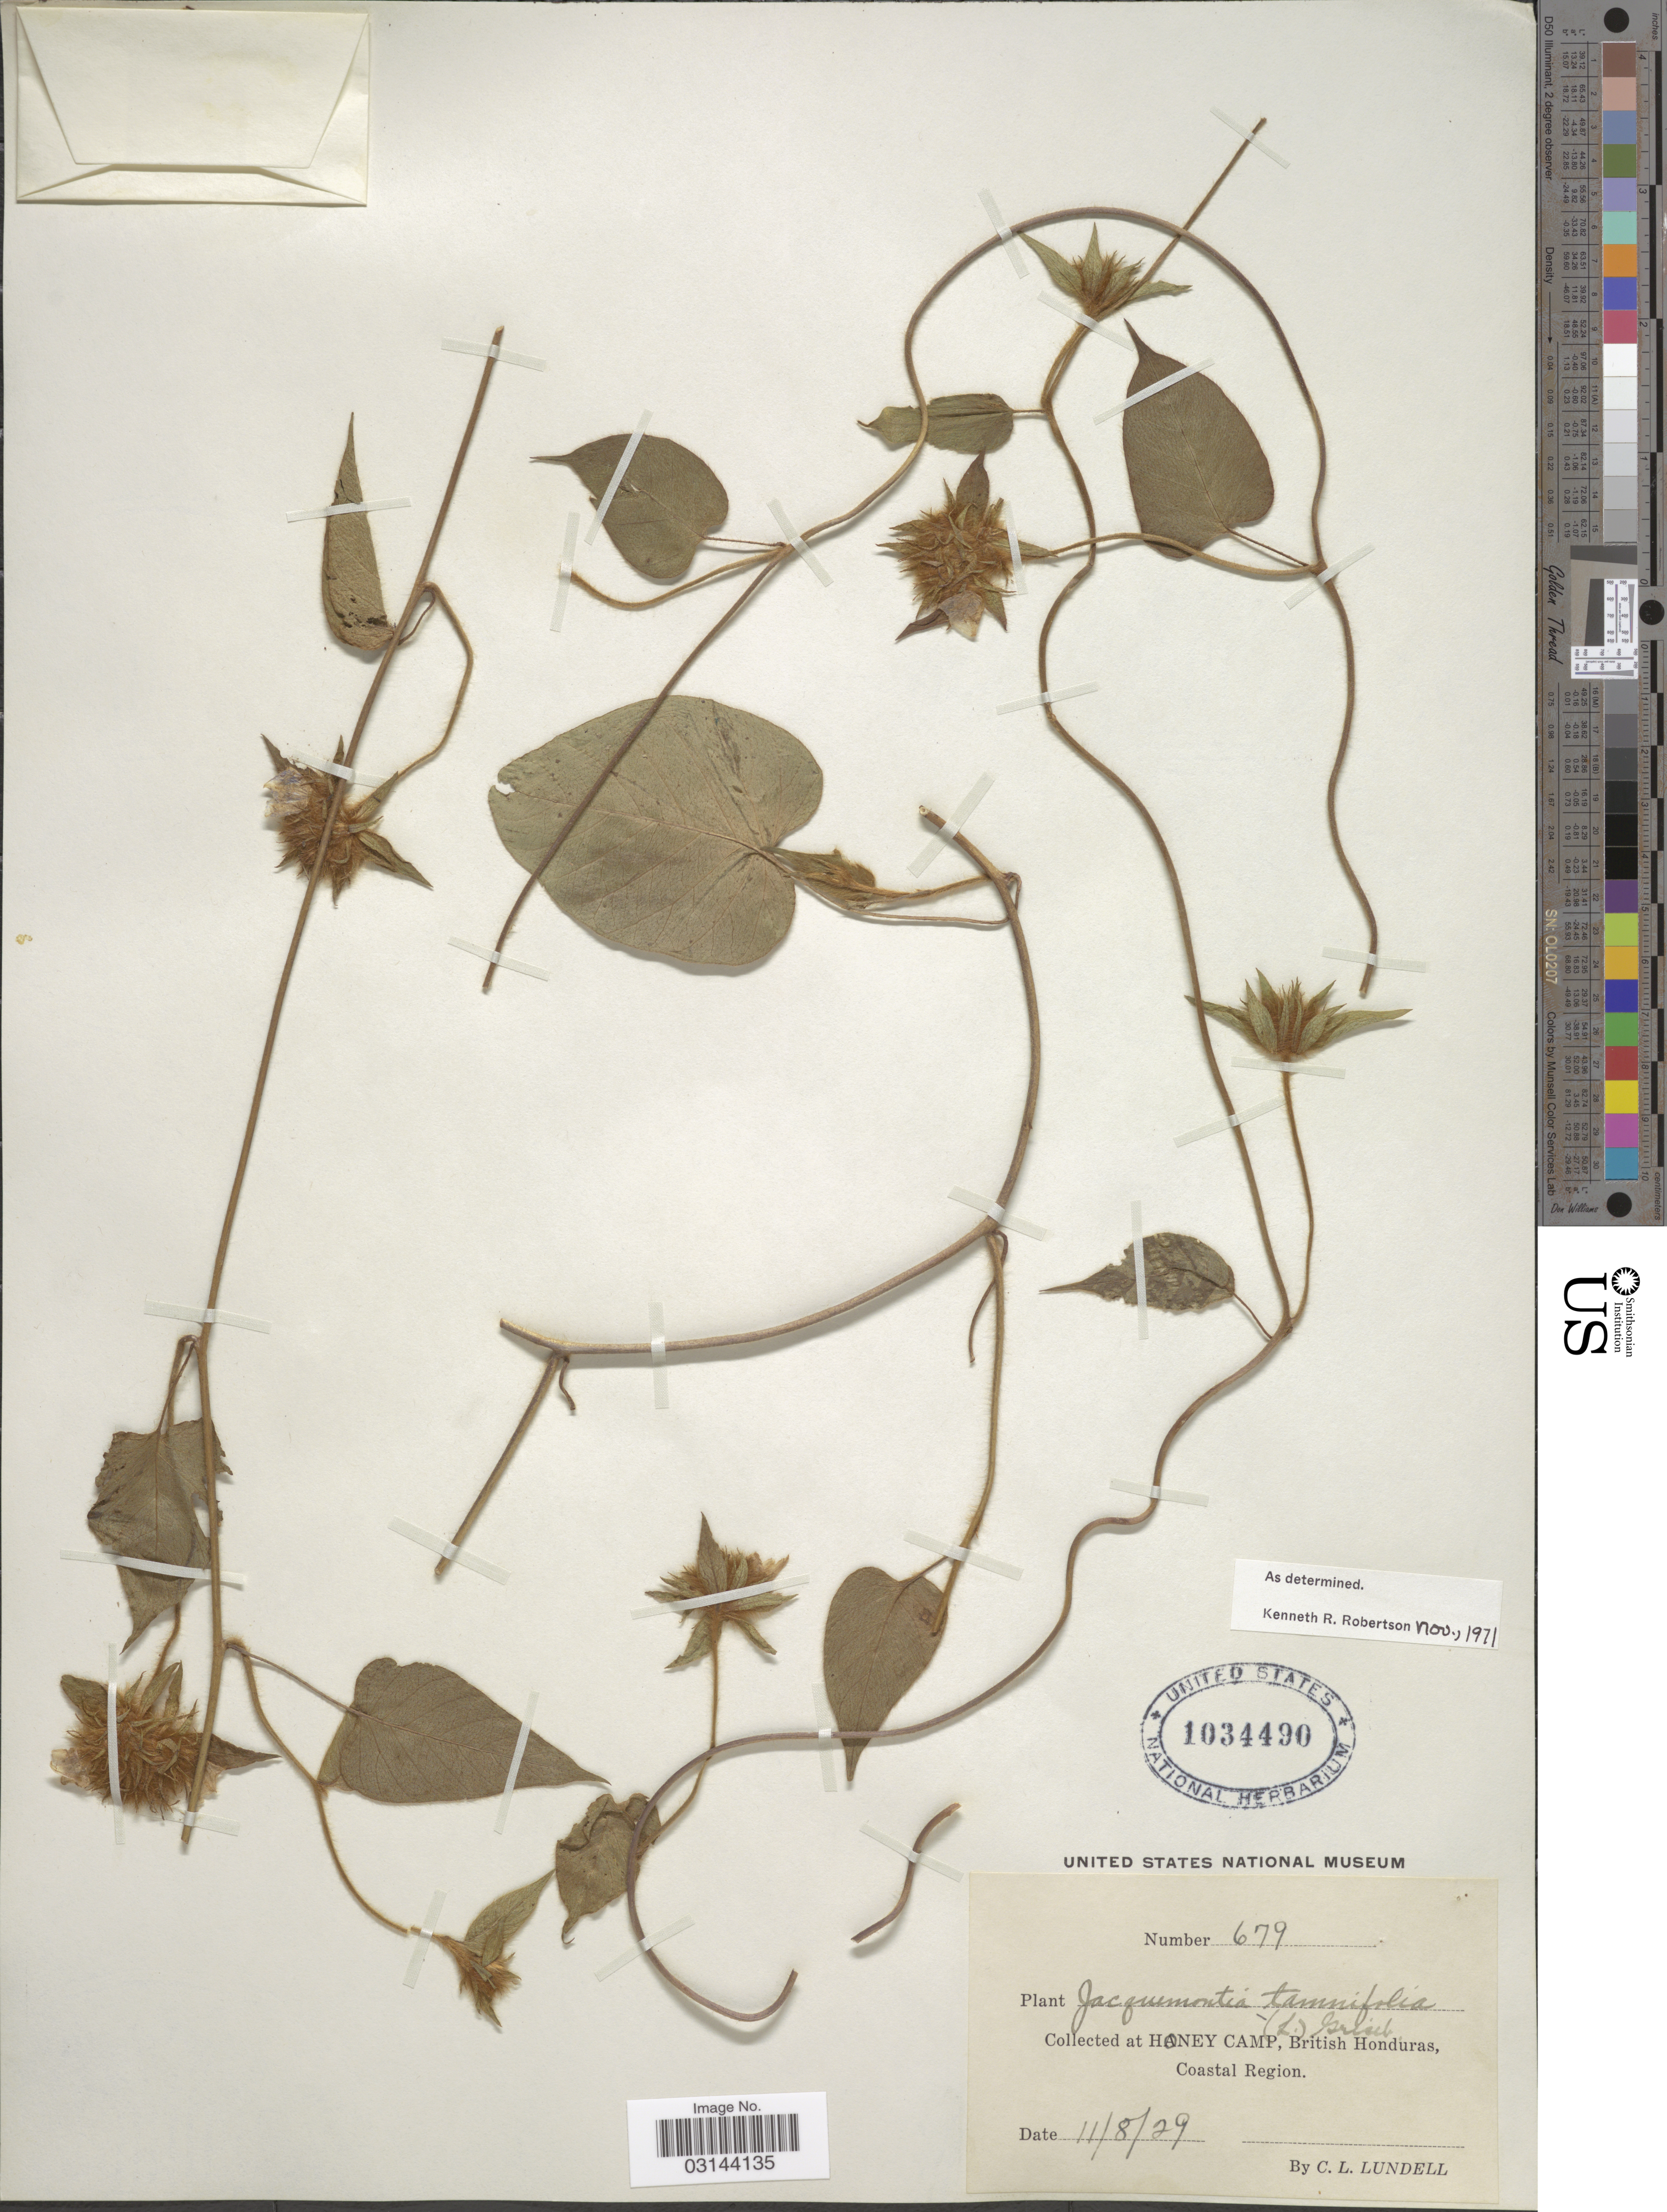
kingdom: Plantae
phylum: Tracheophyta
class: Magnoliopsida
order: Solanales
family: Convolvulaceae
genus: Jacquemontia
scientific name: Jacquemontia tamnifolia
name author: (L.) Griseb.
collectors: C. L. Lundell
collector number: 679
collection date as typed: Transcribed d/m/y: 11/8/29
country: Belize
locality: Honey Camp, British Honduras, Coastal Region.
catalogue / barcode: US 1034490